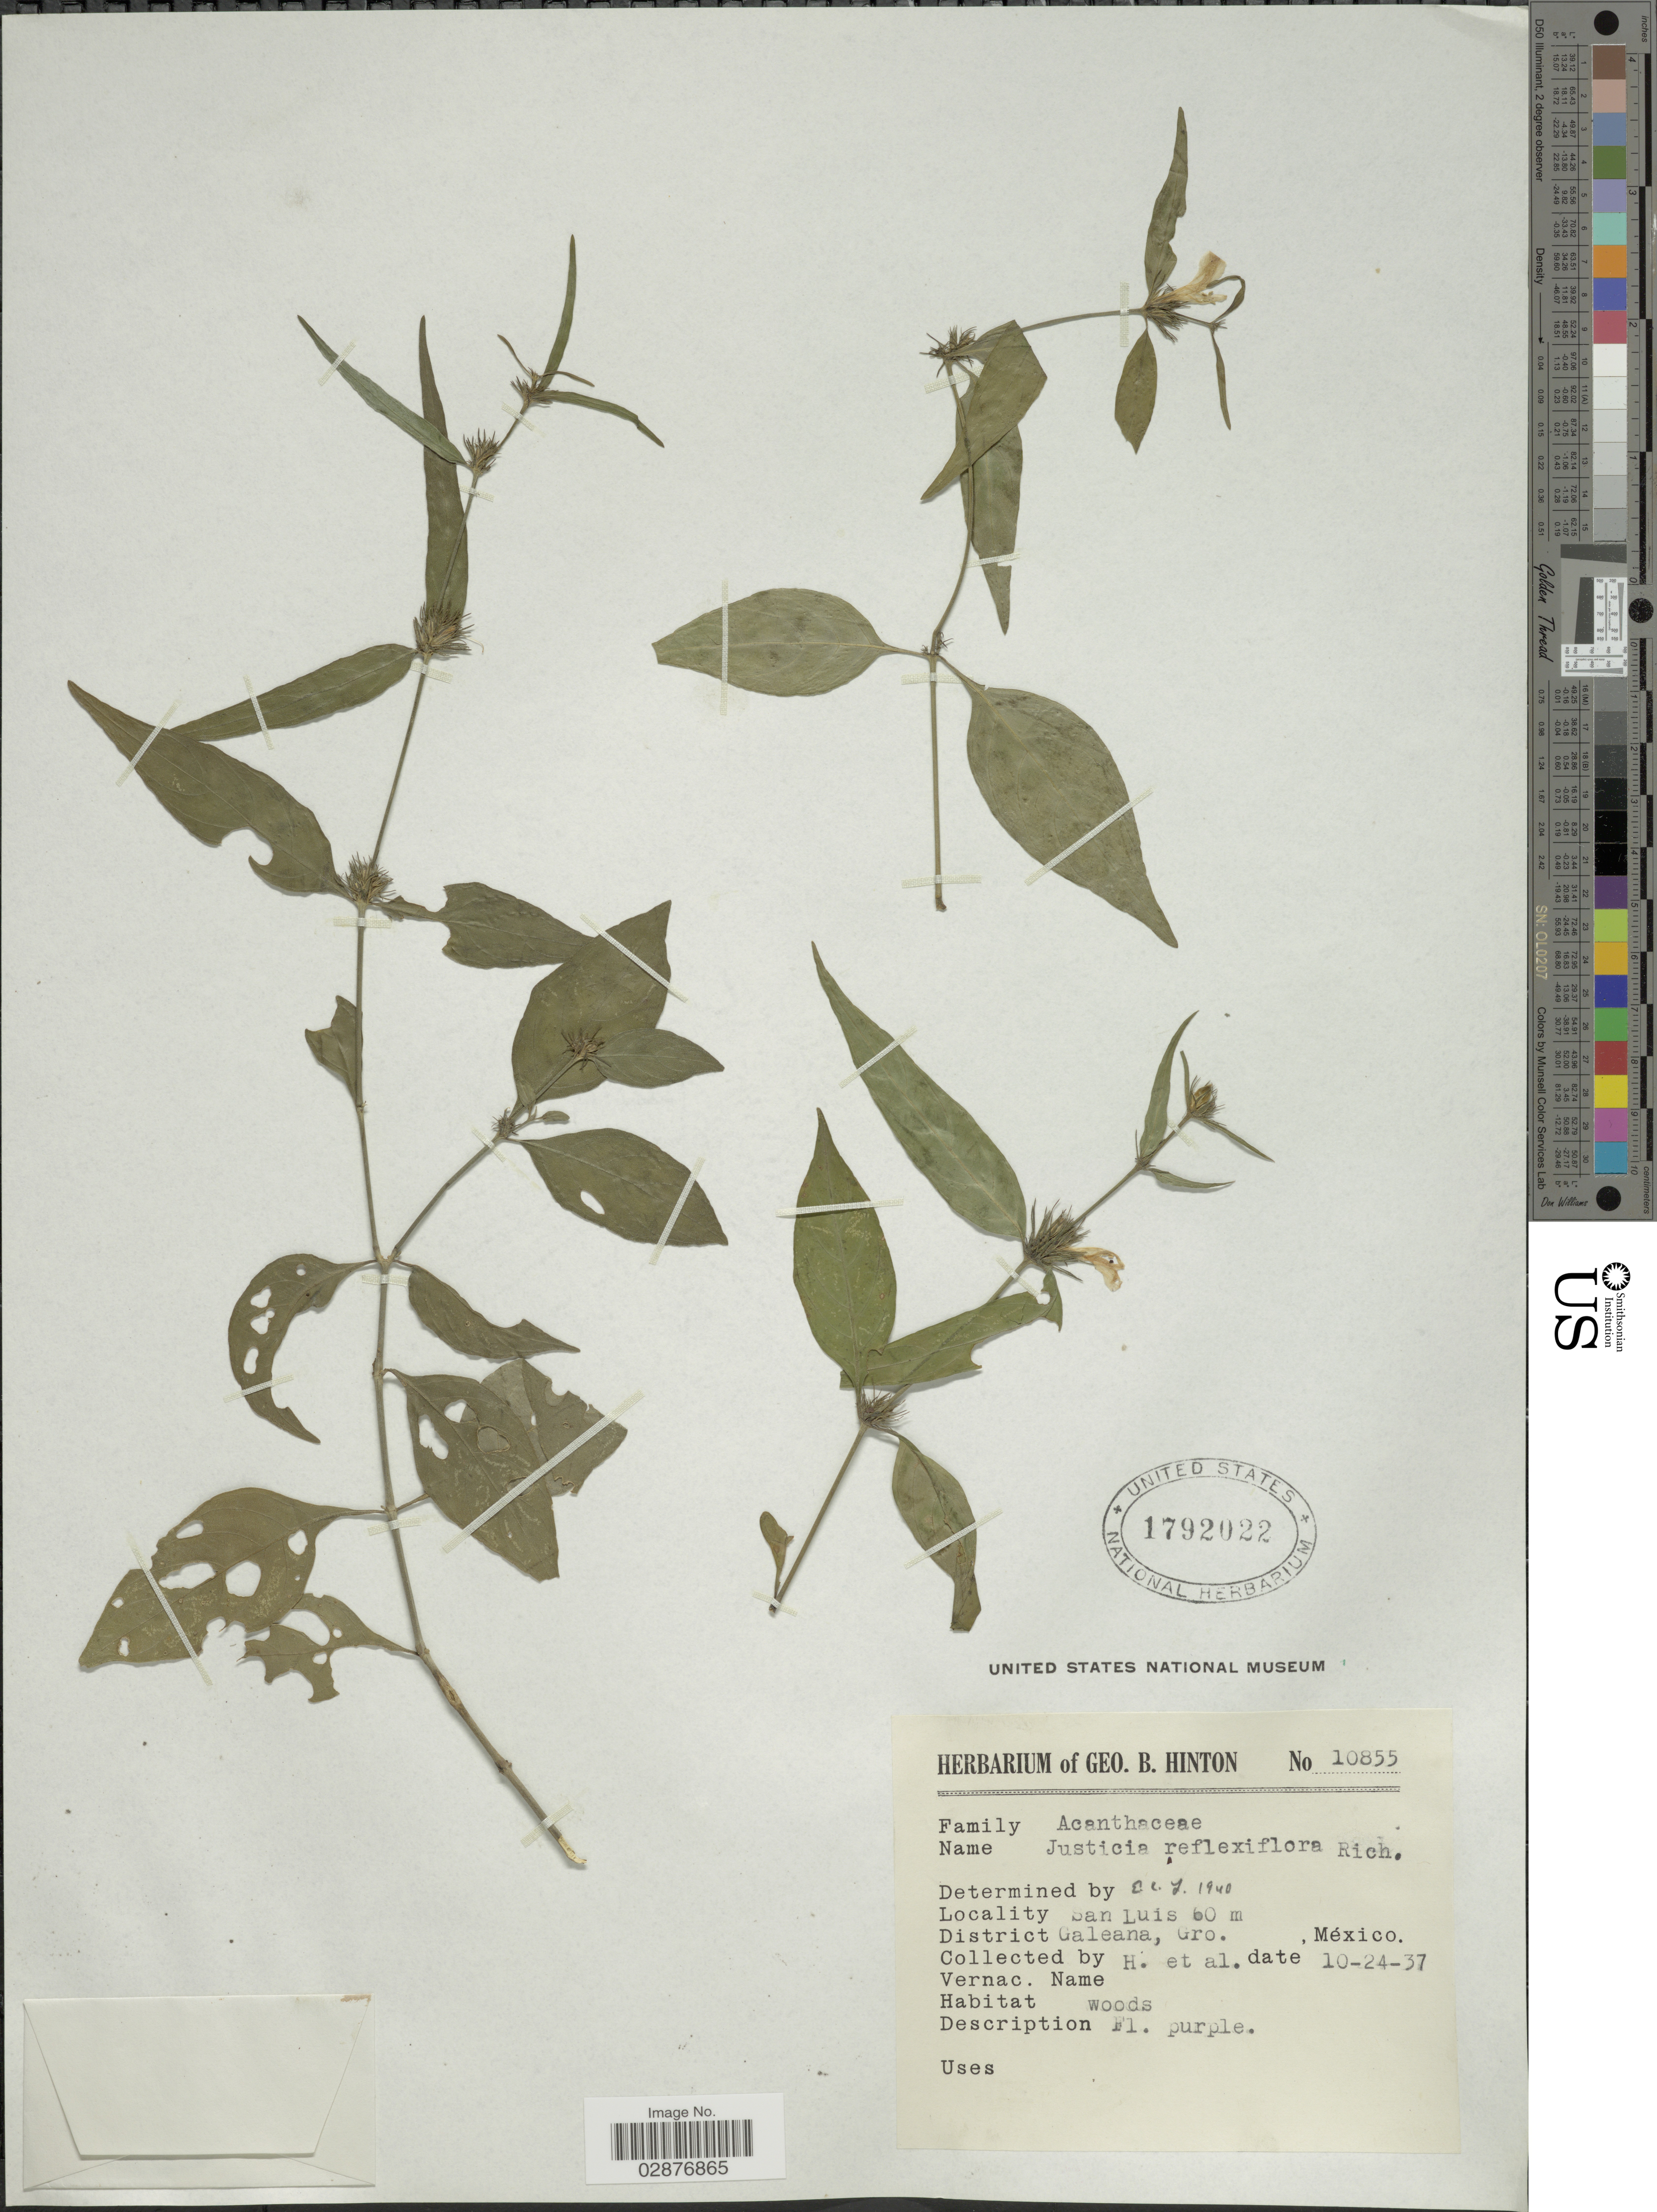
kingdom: Plantae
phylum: Tracheophyta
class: Magnoliopsida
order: Lamiales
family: Acanthaceae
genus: Justicia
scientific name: Justicia periplocifolia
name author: Jacq.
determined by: Fisher, Amanda, (LOB), California State University, Long Beach (UNITED STATES)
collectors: G. B. Hinton & et al.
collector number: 10855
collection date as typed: Transcribed d/m/y: 24/10/37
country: Mexico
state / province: Guerrero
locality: San Luis, District Galeana.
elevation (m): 60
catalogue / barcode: US 1792022